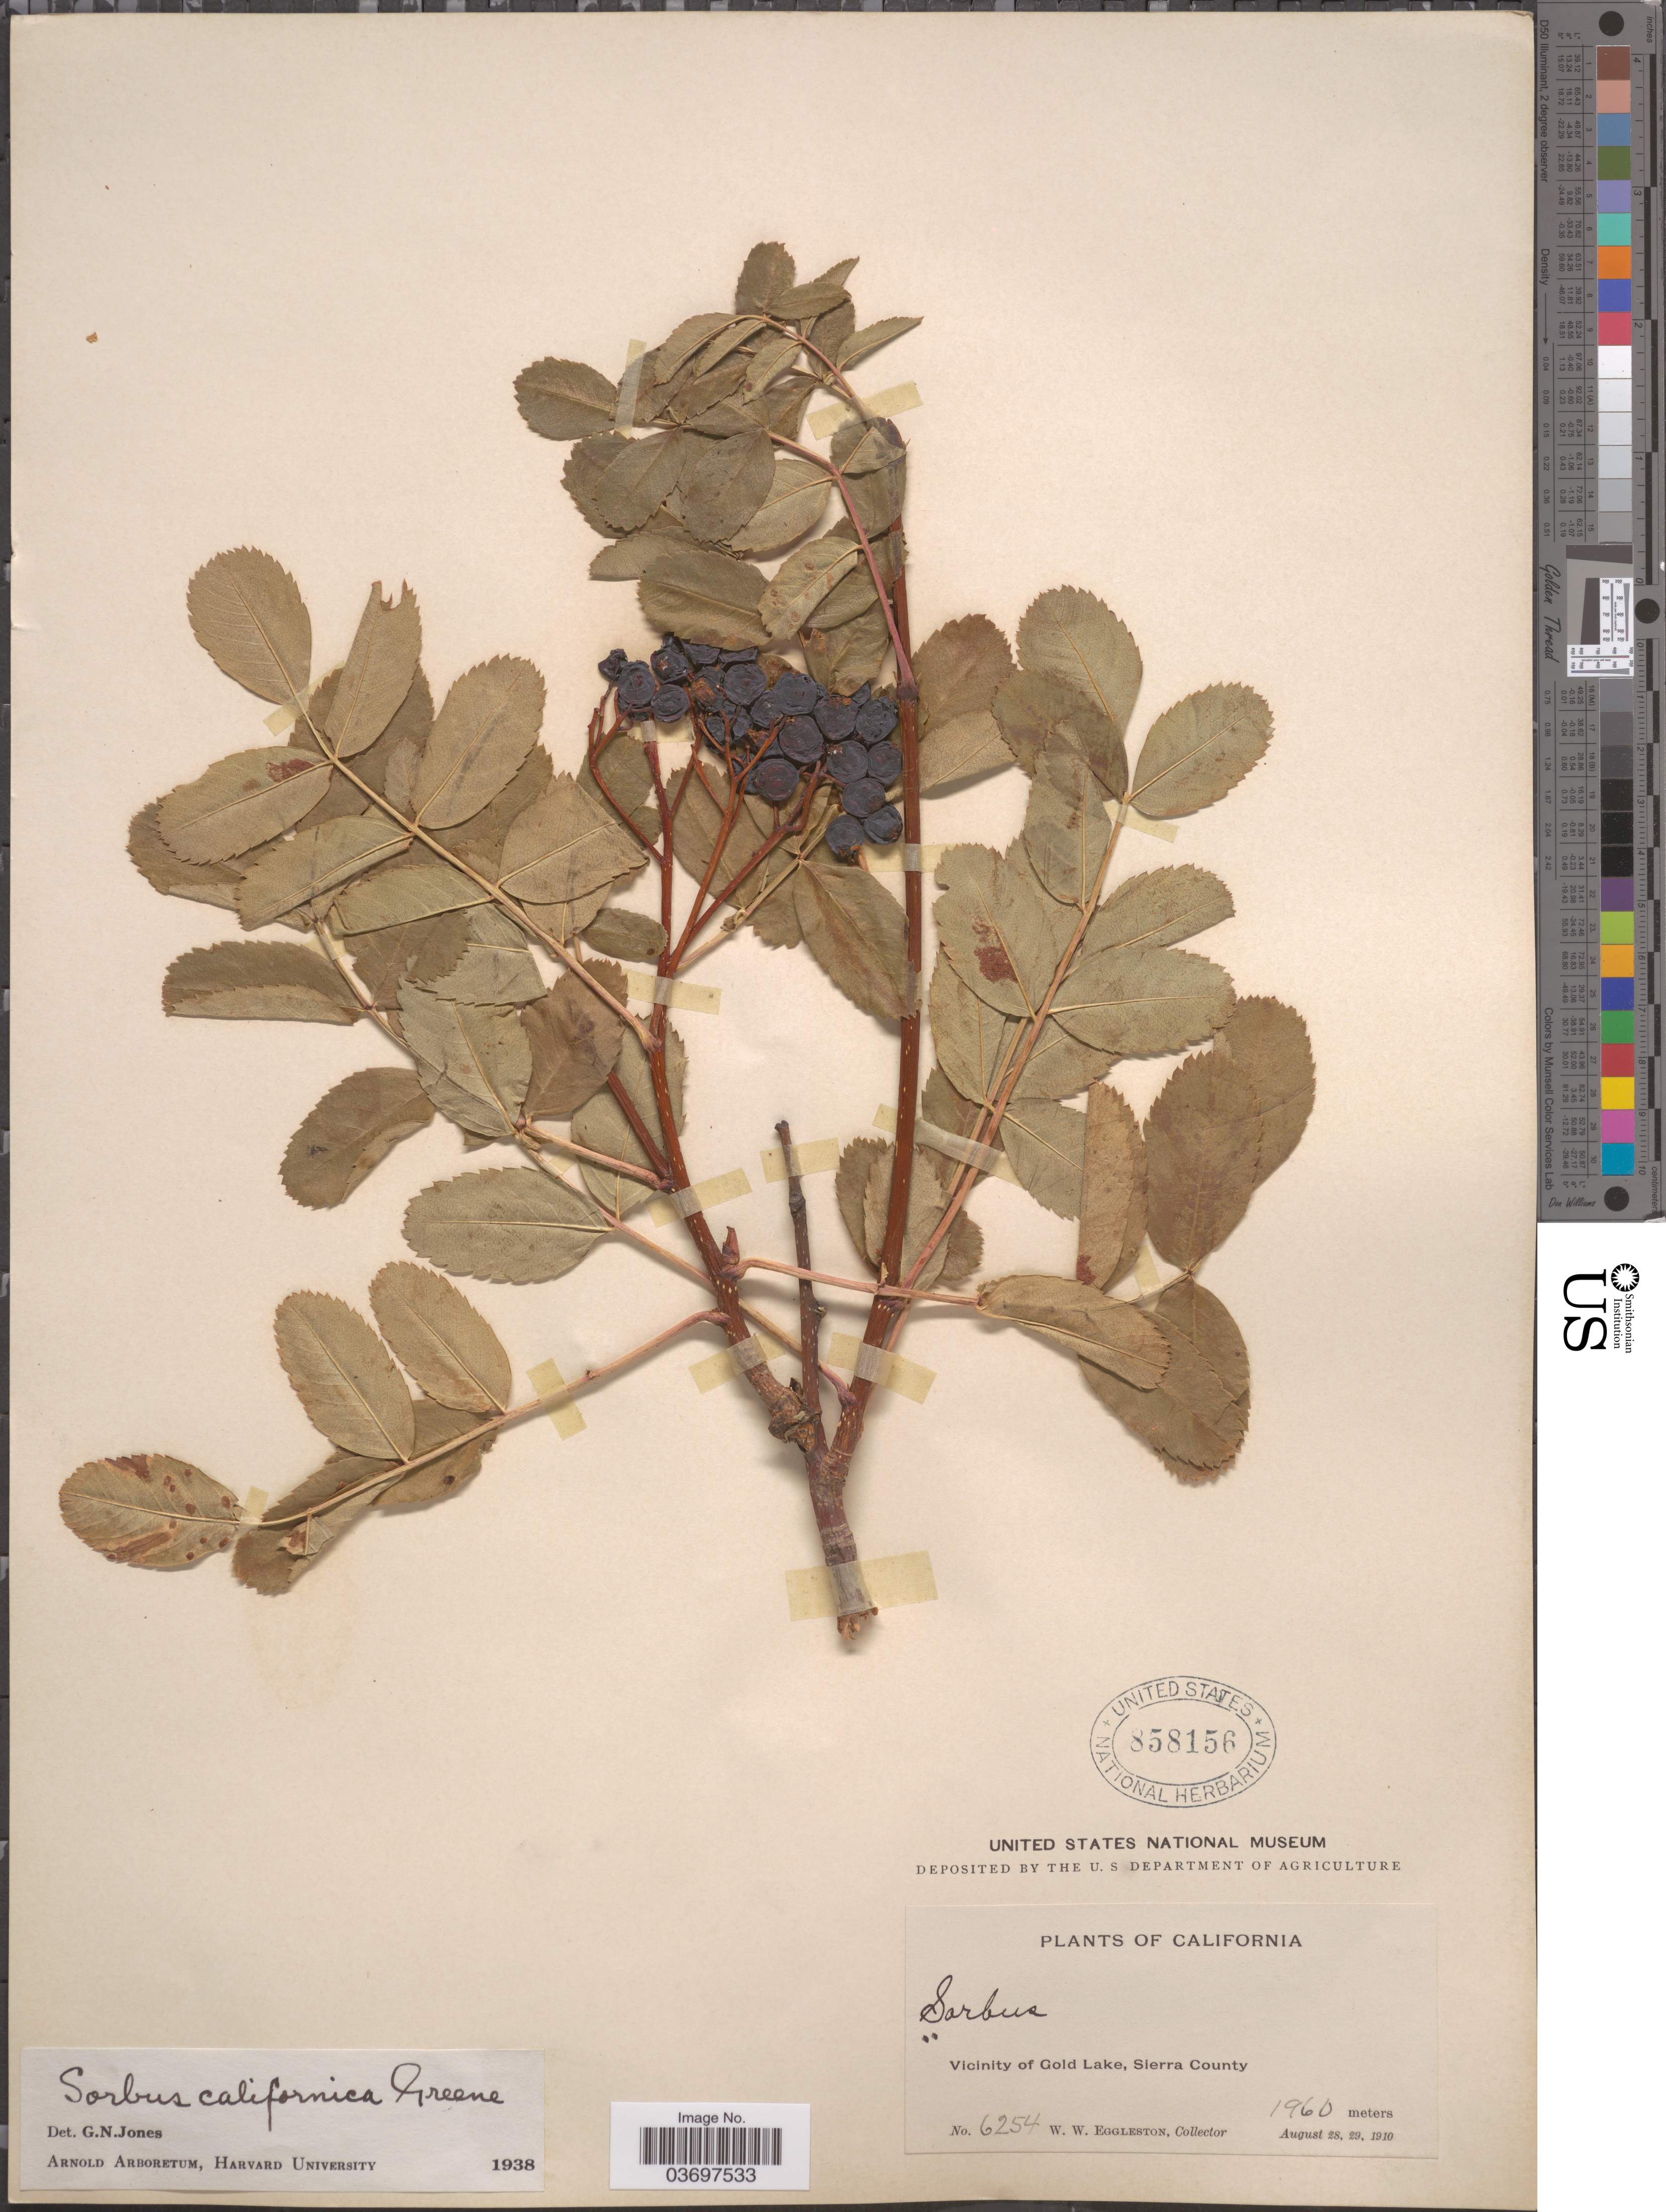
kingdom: Plantae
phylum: Tracheophyta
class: Magnoliopsida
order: Rosales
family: Rosaceae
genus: Sorbus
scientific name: Sorbus californica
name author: Greene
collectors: W. W. Eggleston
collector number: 6254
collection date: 1910-08-28/1910-08-29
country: United States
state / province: California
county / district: Sierra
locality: Vicinity of Gold Lake, Sierra County.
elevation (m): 1960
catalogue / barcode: US 858156